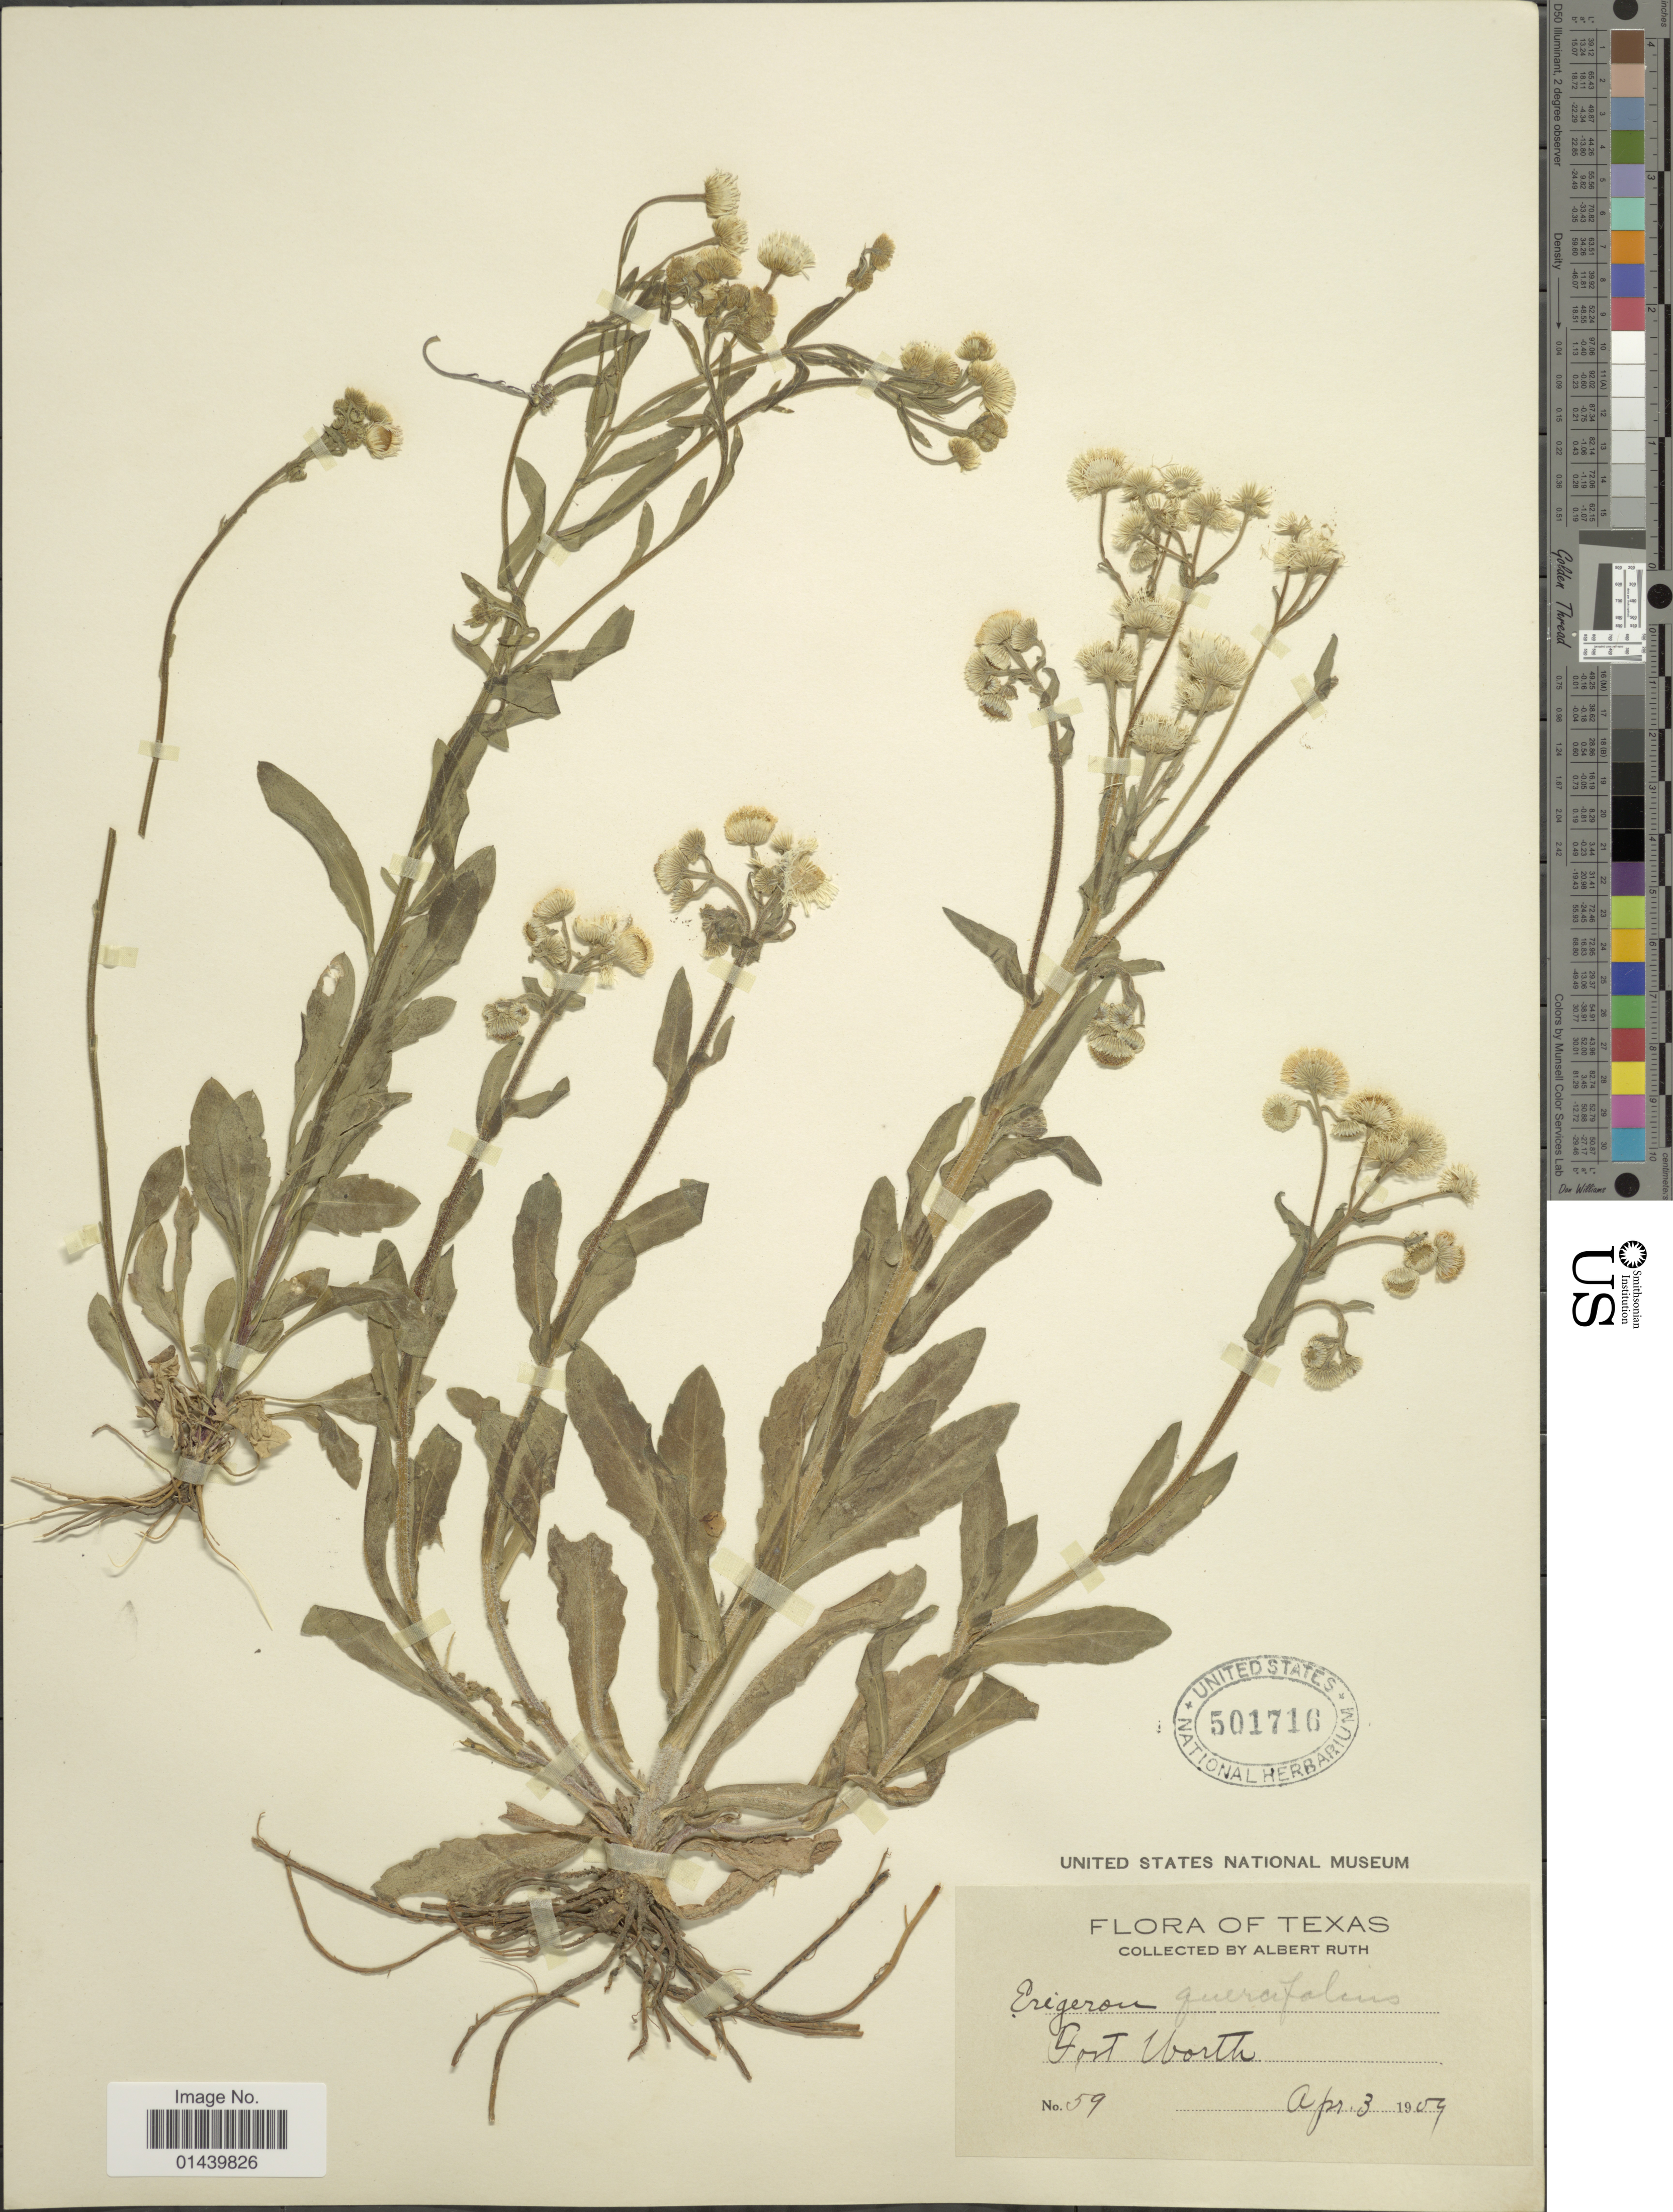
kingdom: Plantae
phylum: Tracheophyta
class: Magnoliopsida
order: Asterales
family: Asteraceae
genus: Erigeron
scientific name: Erigeron quercifolius Lam.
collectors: A. Ruth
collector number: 59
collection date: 1909-04-03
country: United States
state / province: Texas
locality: Fort Worth.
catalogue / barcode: US 501716